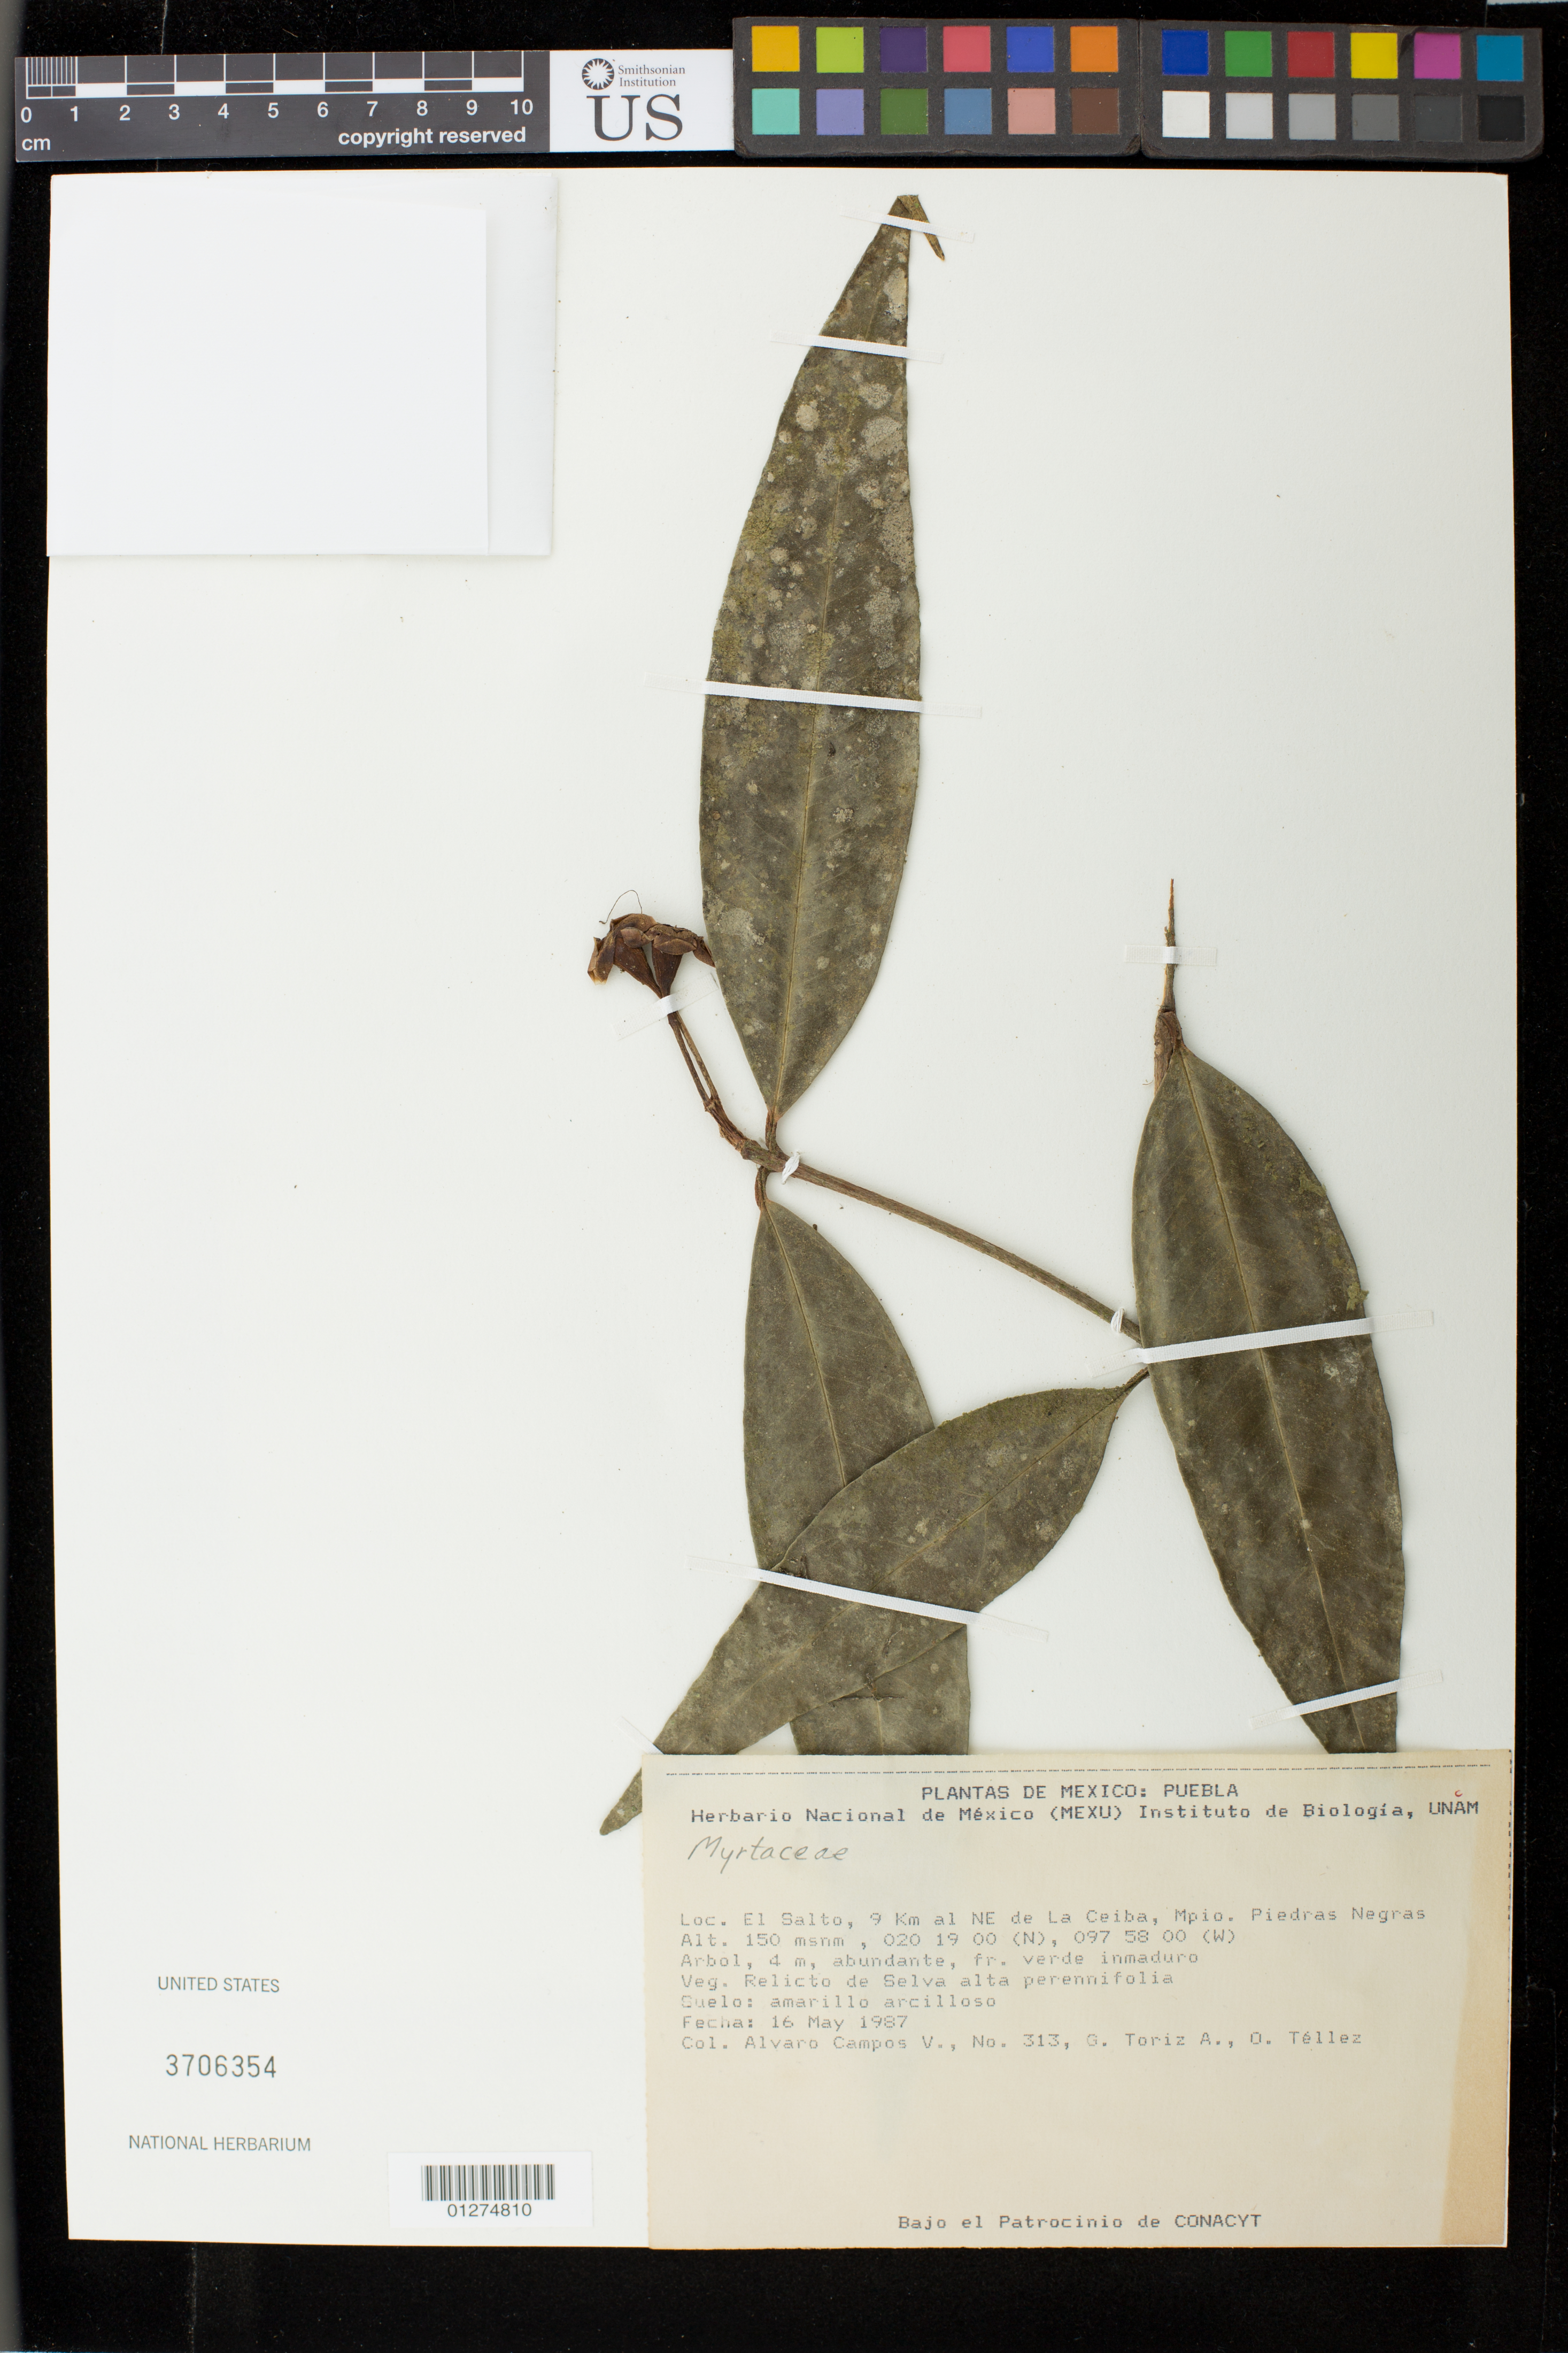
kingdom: Plantae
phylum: Tracheophyta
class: Magnoliopsida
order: Myrtales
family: Myrtaceae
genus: Syzygium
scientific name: Syzygium jambos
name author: (L.) Alston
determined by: Parra-O, Carlos A., Instituto de Ciencias Naturales - Universidad Nacional de Colombia (COLOMBIA)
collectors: A. Campos V., G. Toriz A. & O. Tellez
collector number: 313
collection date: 1987-05-16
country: Mexico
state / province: Coahuila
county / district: Piedras Negras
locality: El Salto, 9 Km al NE de La Ceiba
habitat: relicto de selva alta perennifolia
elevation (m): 150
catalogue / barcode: US 3706354